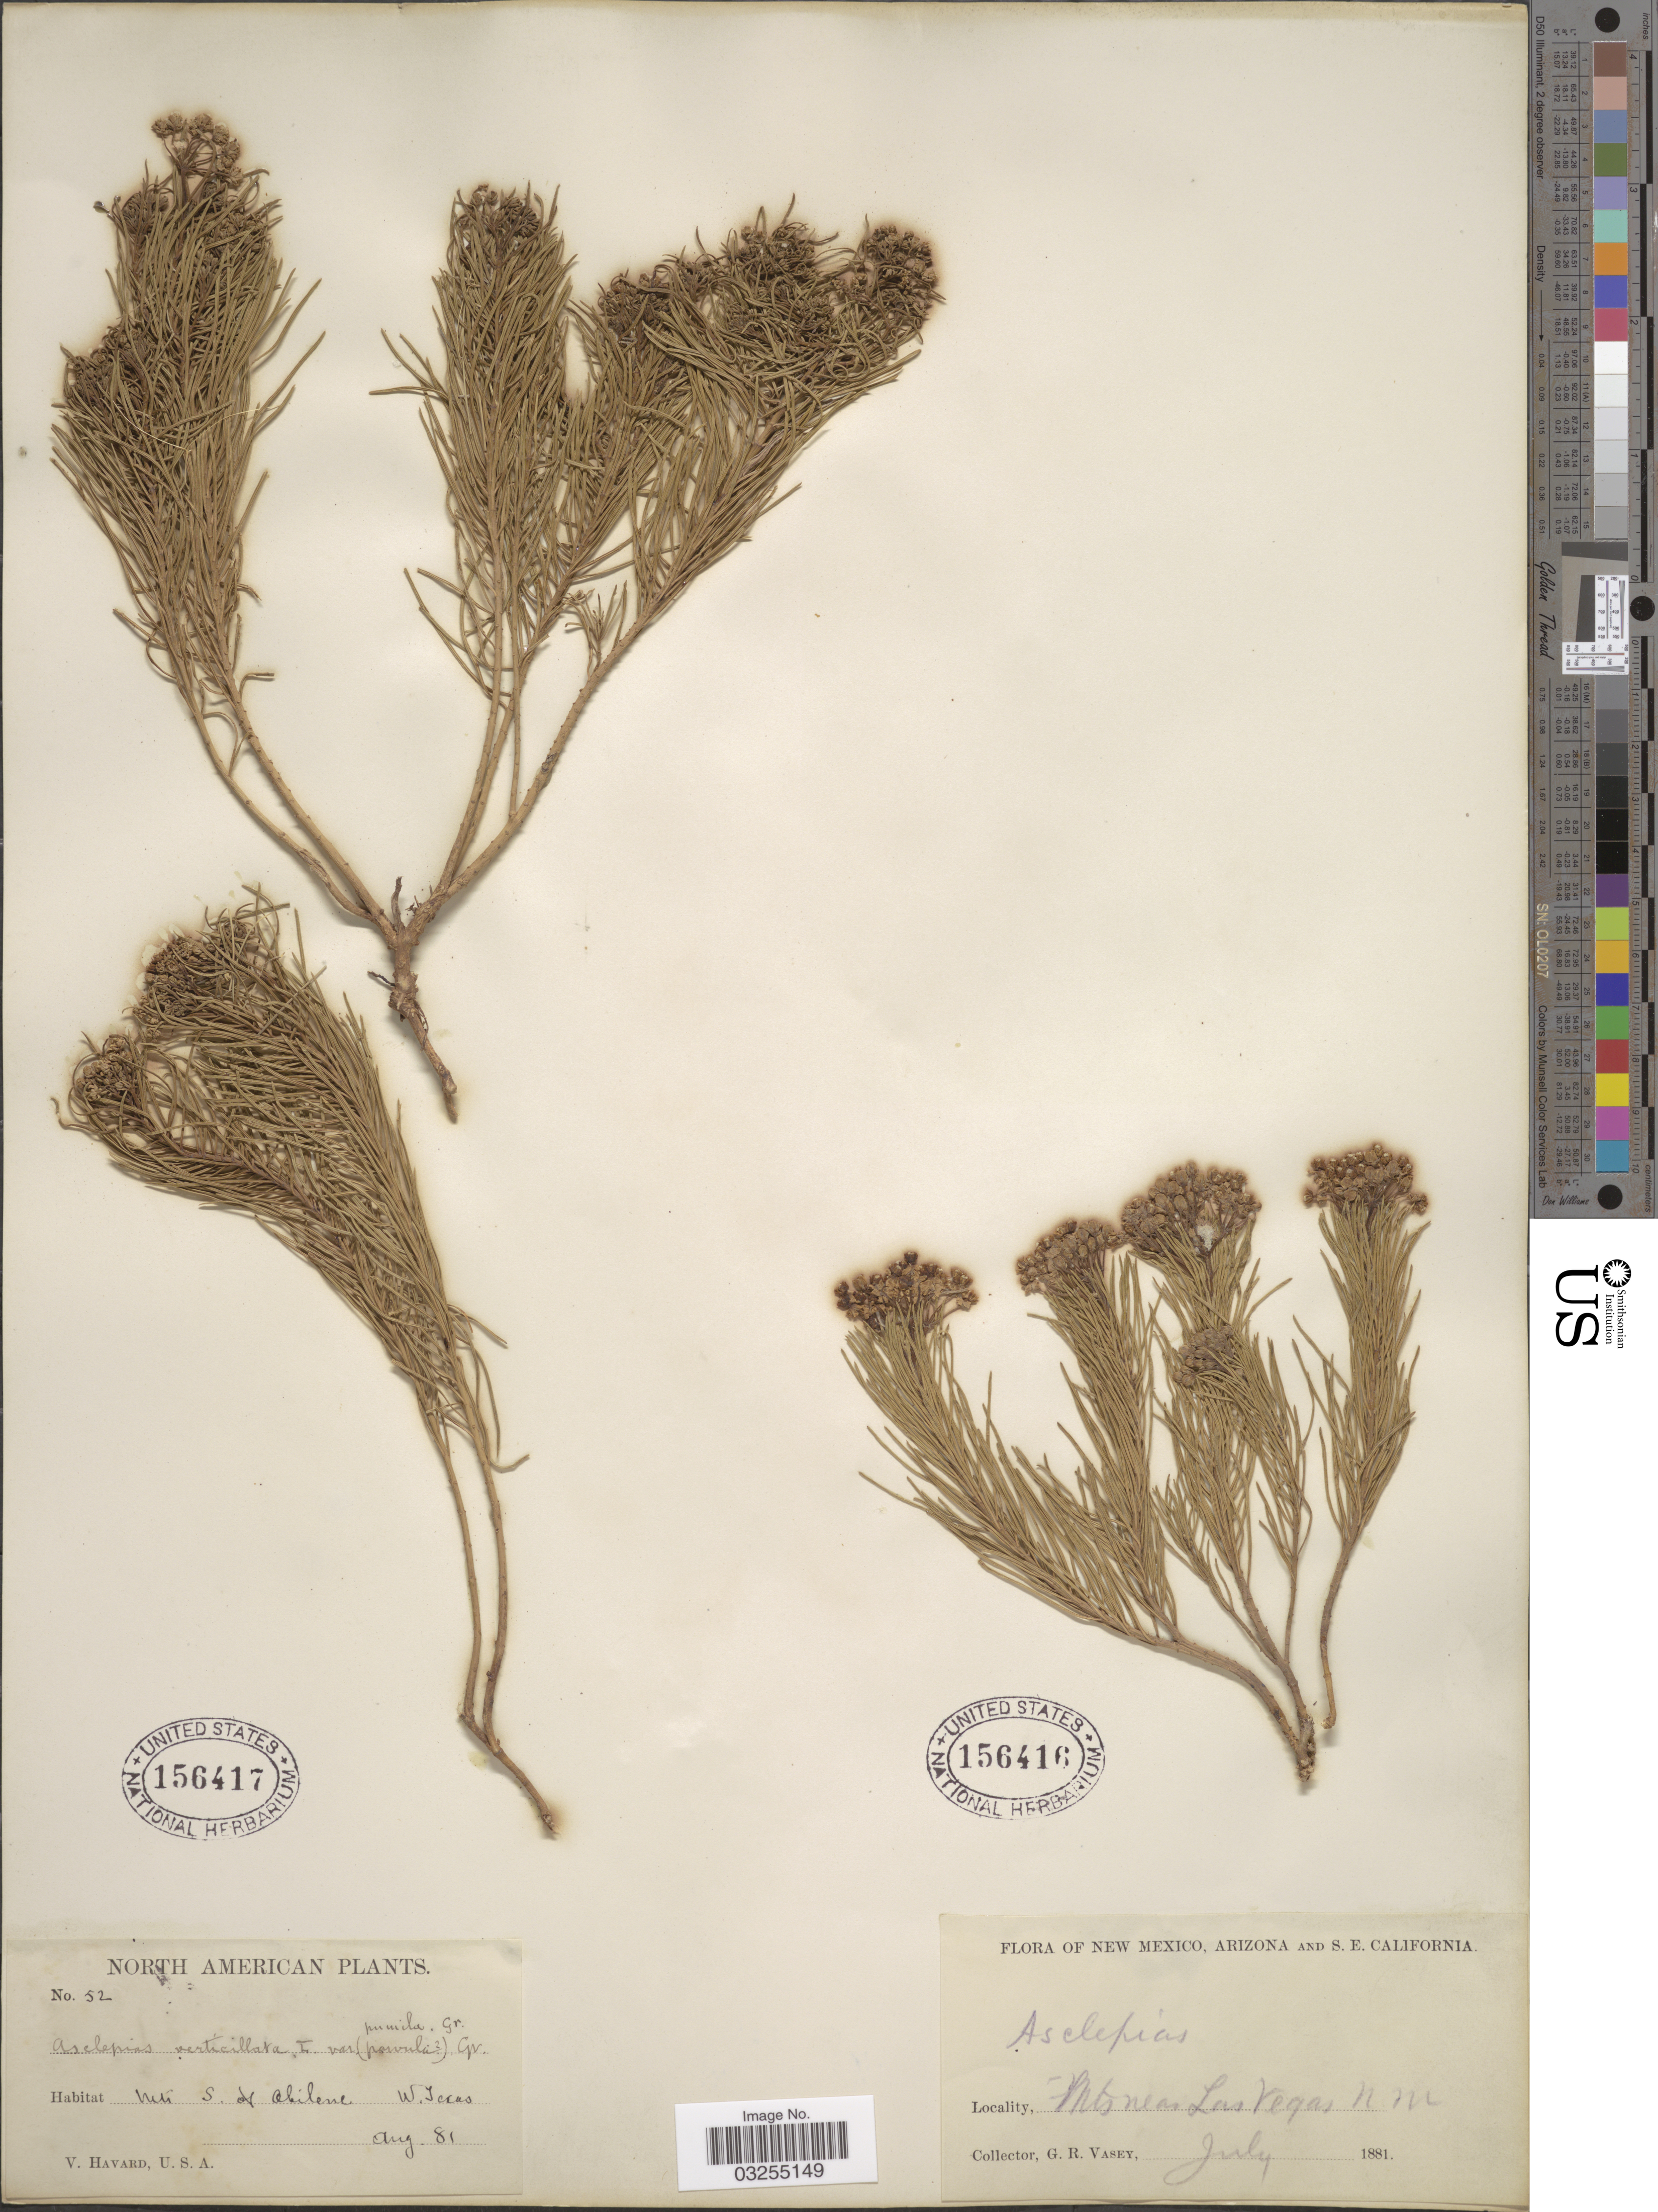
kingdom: Plantae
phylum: Tracheophyta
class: Magnoliopsida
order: Gentianales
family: Apocynaceae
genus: Asclepias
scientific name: Asclepias pumila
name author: (A. Gray) Vail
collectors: G. R. Vasey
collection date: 1881-07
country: United States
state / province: New Mexico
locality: Mts near Las Vegas N. M.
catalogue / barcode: US 156416